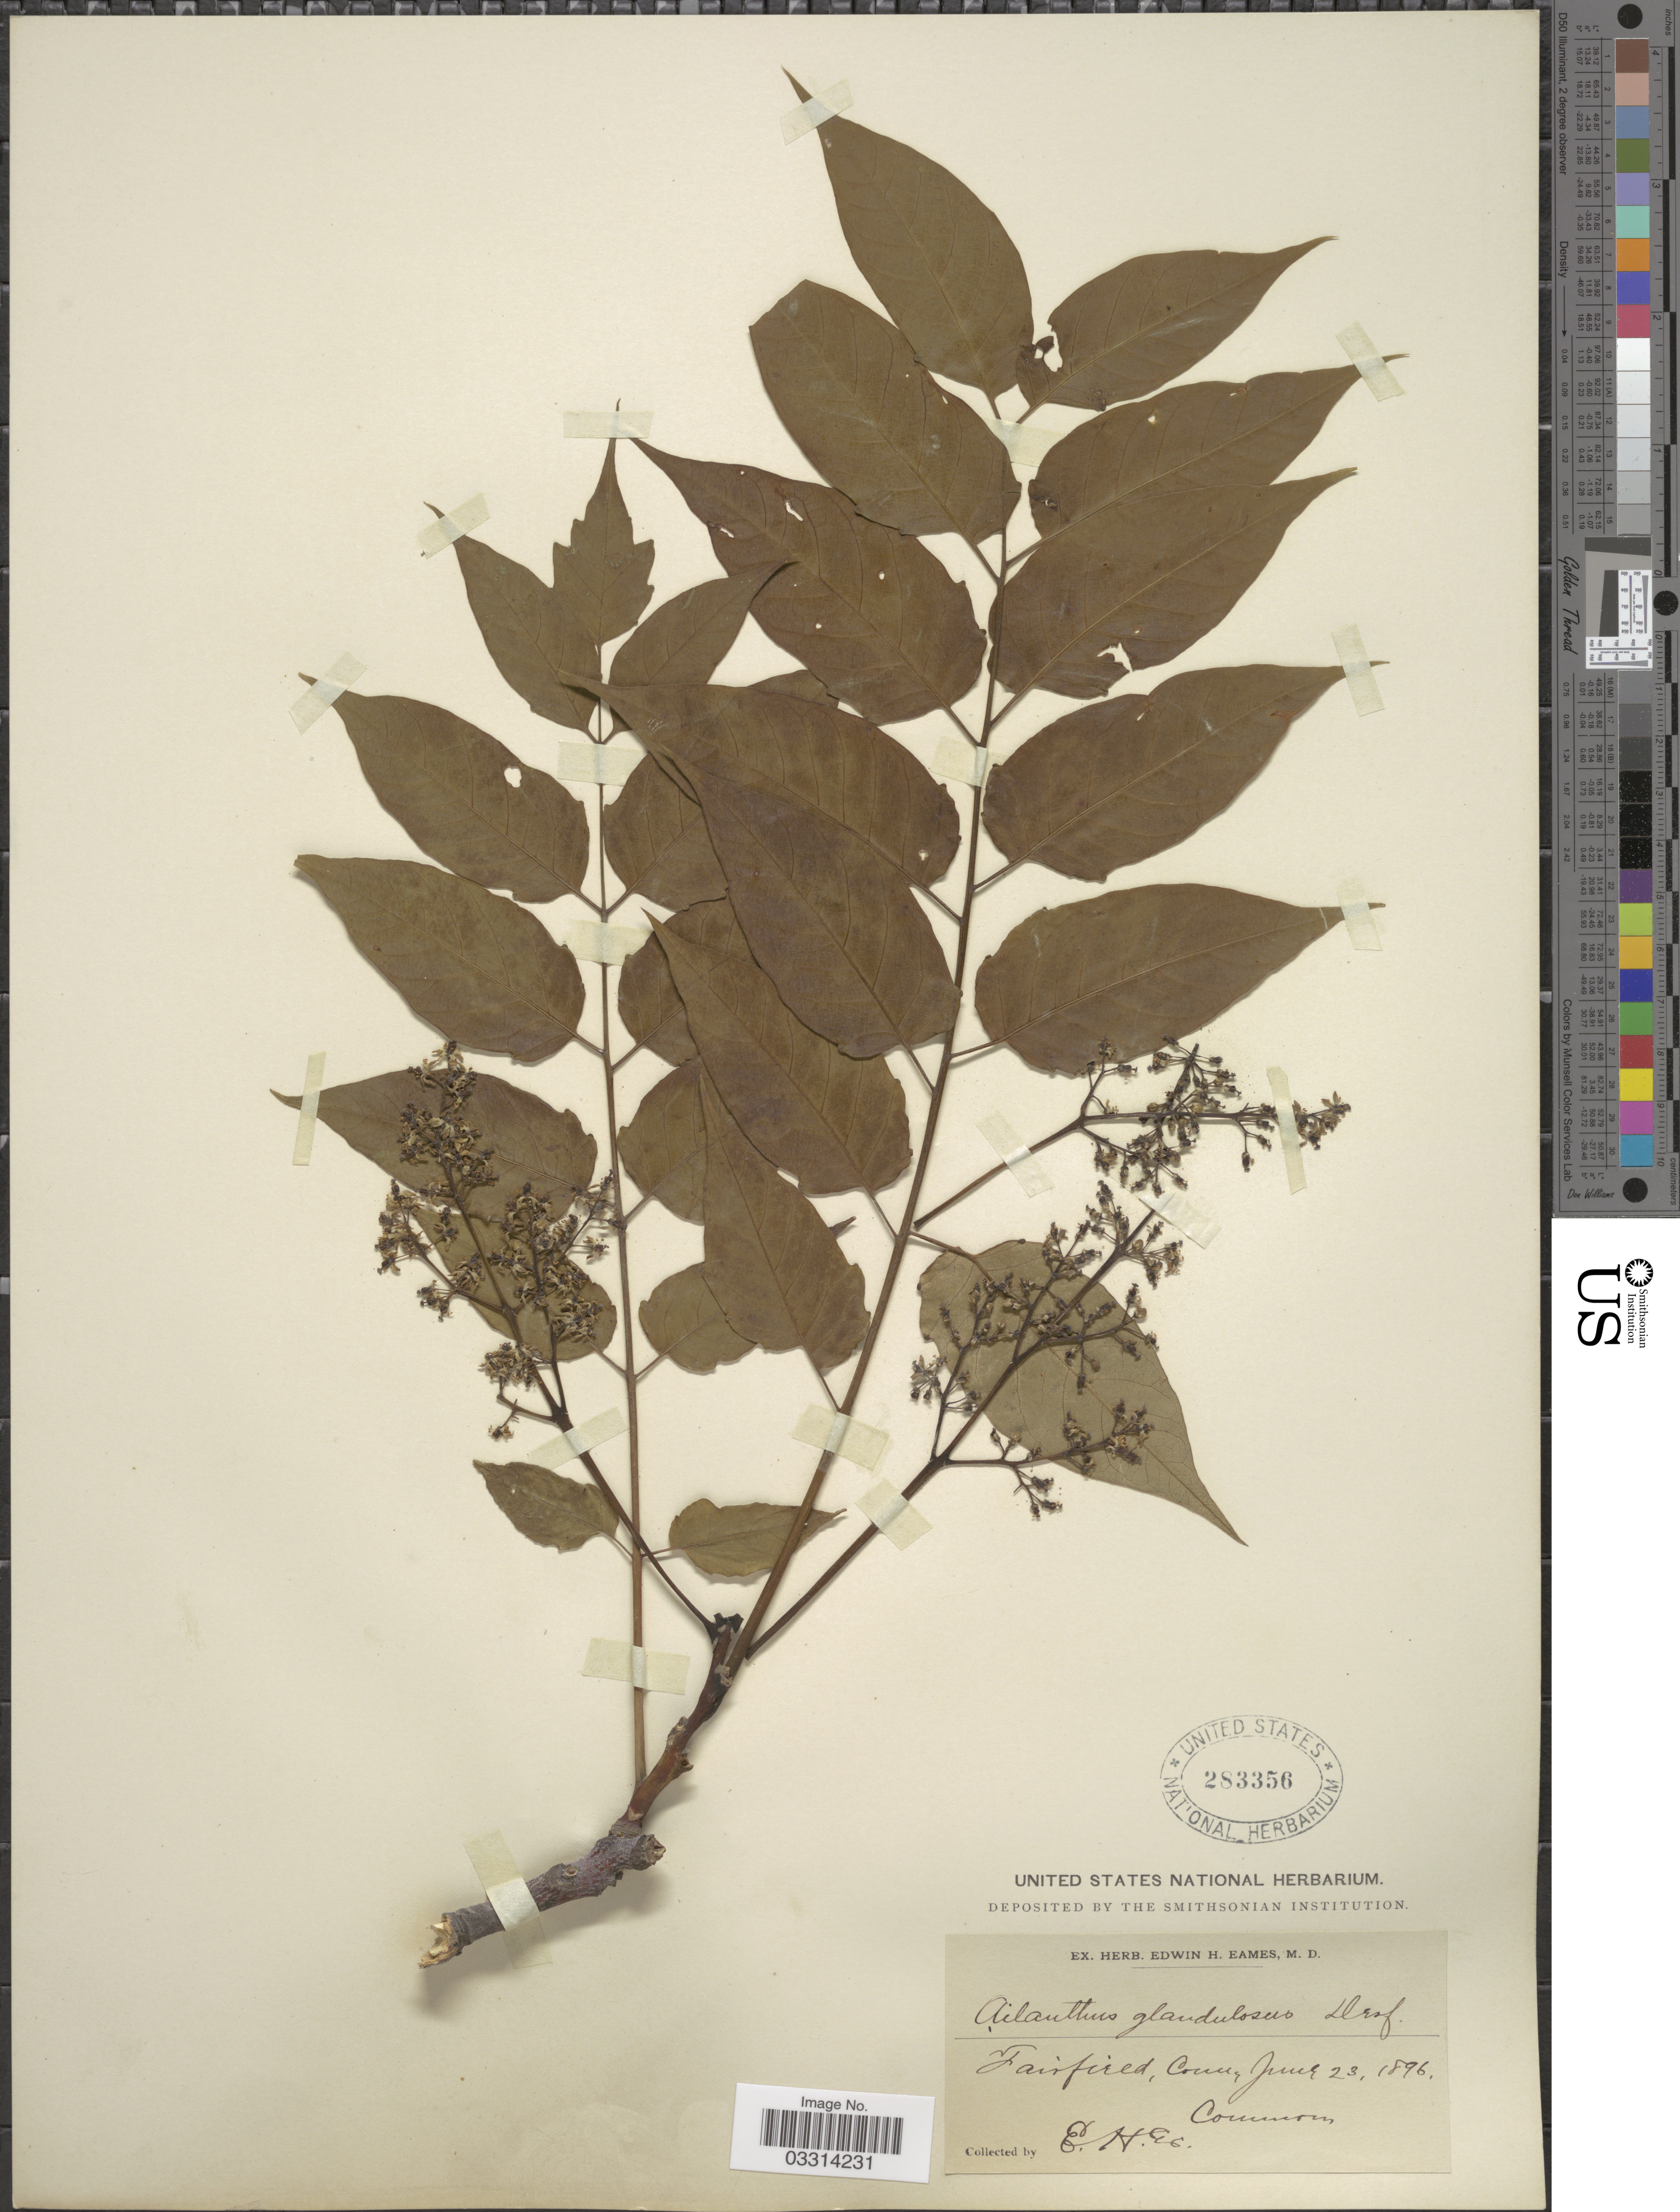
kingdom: Plantae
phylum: Tracheophyta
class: Magnoliopsida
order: Sapindales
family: Simaroubaceae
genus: Ailanthus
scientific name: Ailanthus glandulosa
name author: Desf.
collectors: E. H. Eames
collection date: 1896-06-23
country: United States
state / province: Connecticut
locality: Fairfield.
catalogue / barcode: US 283356